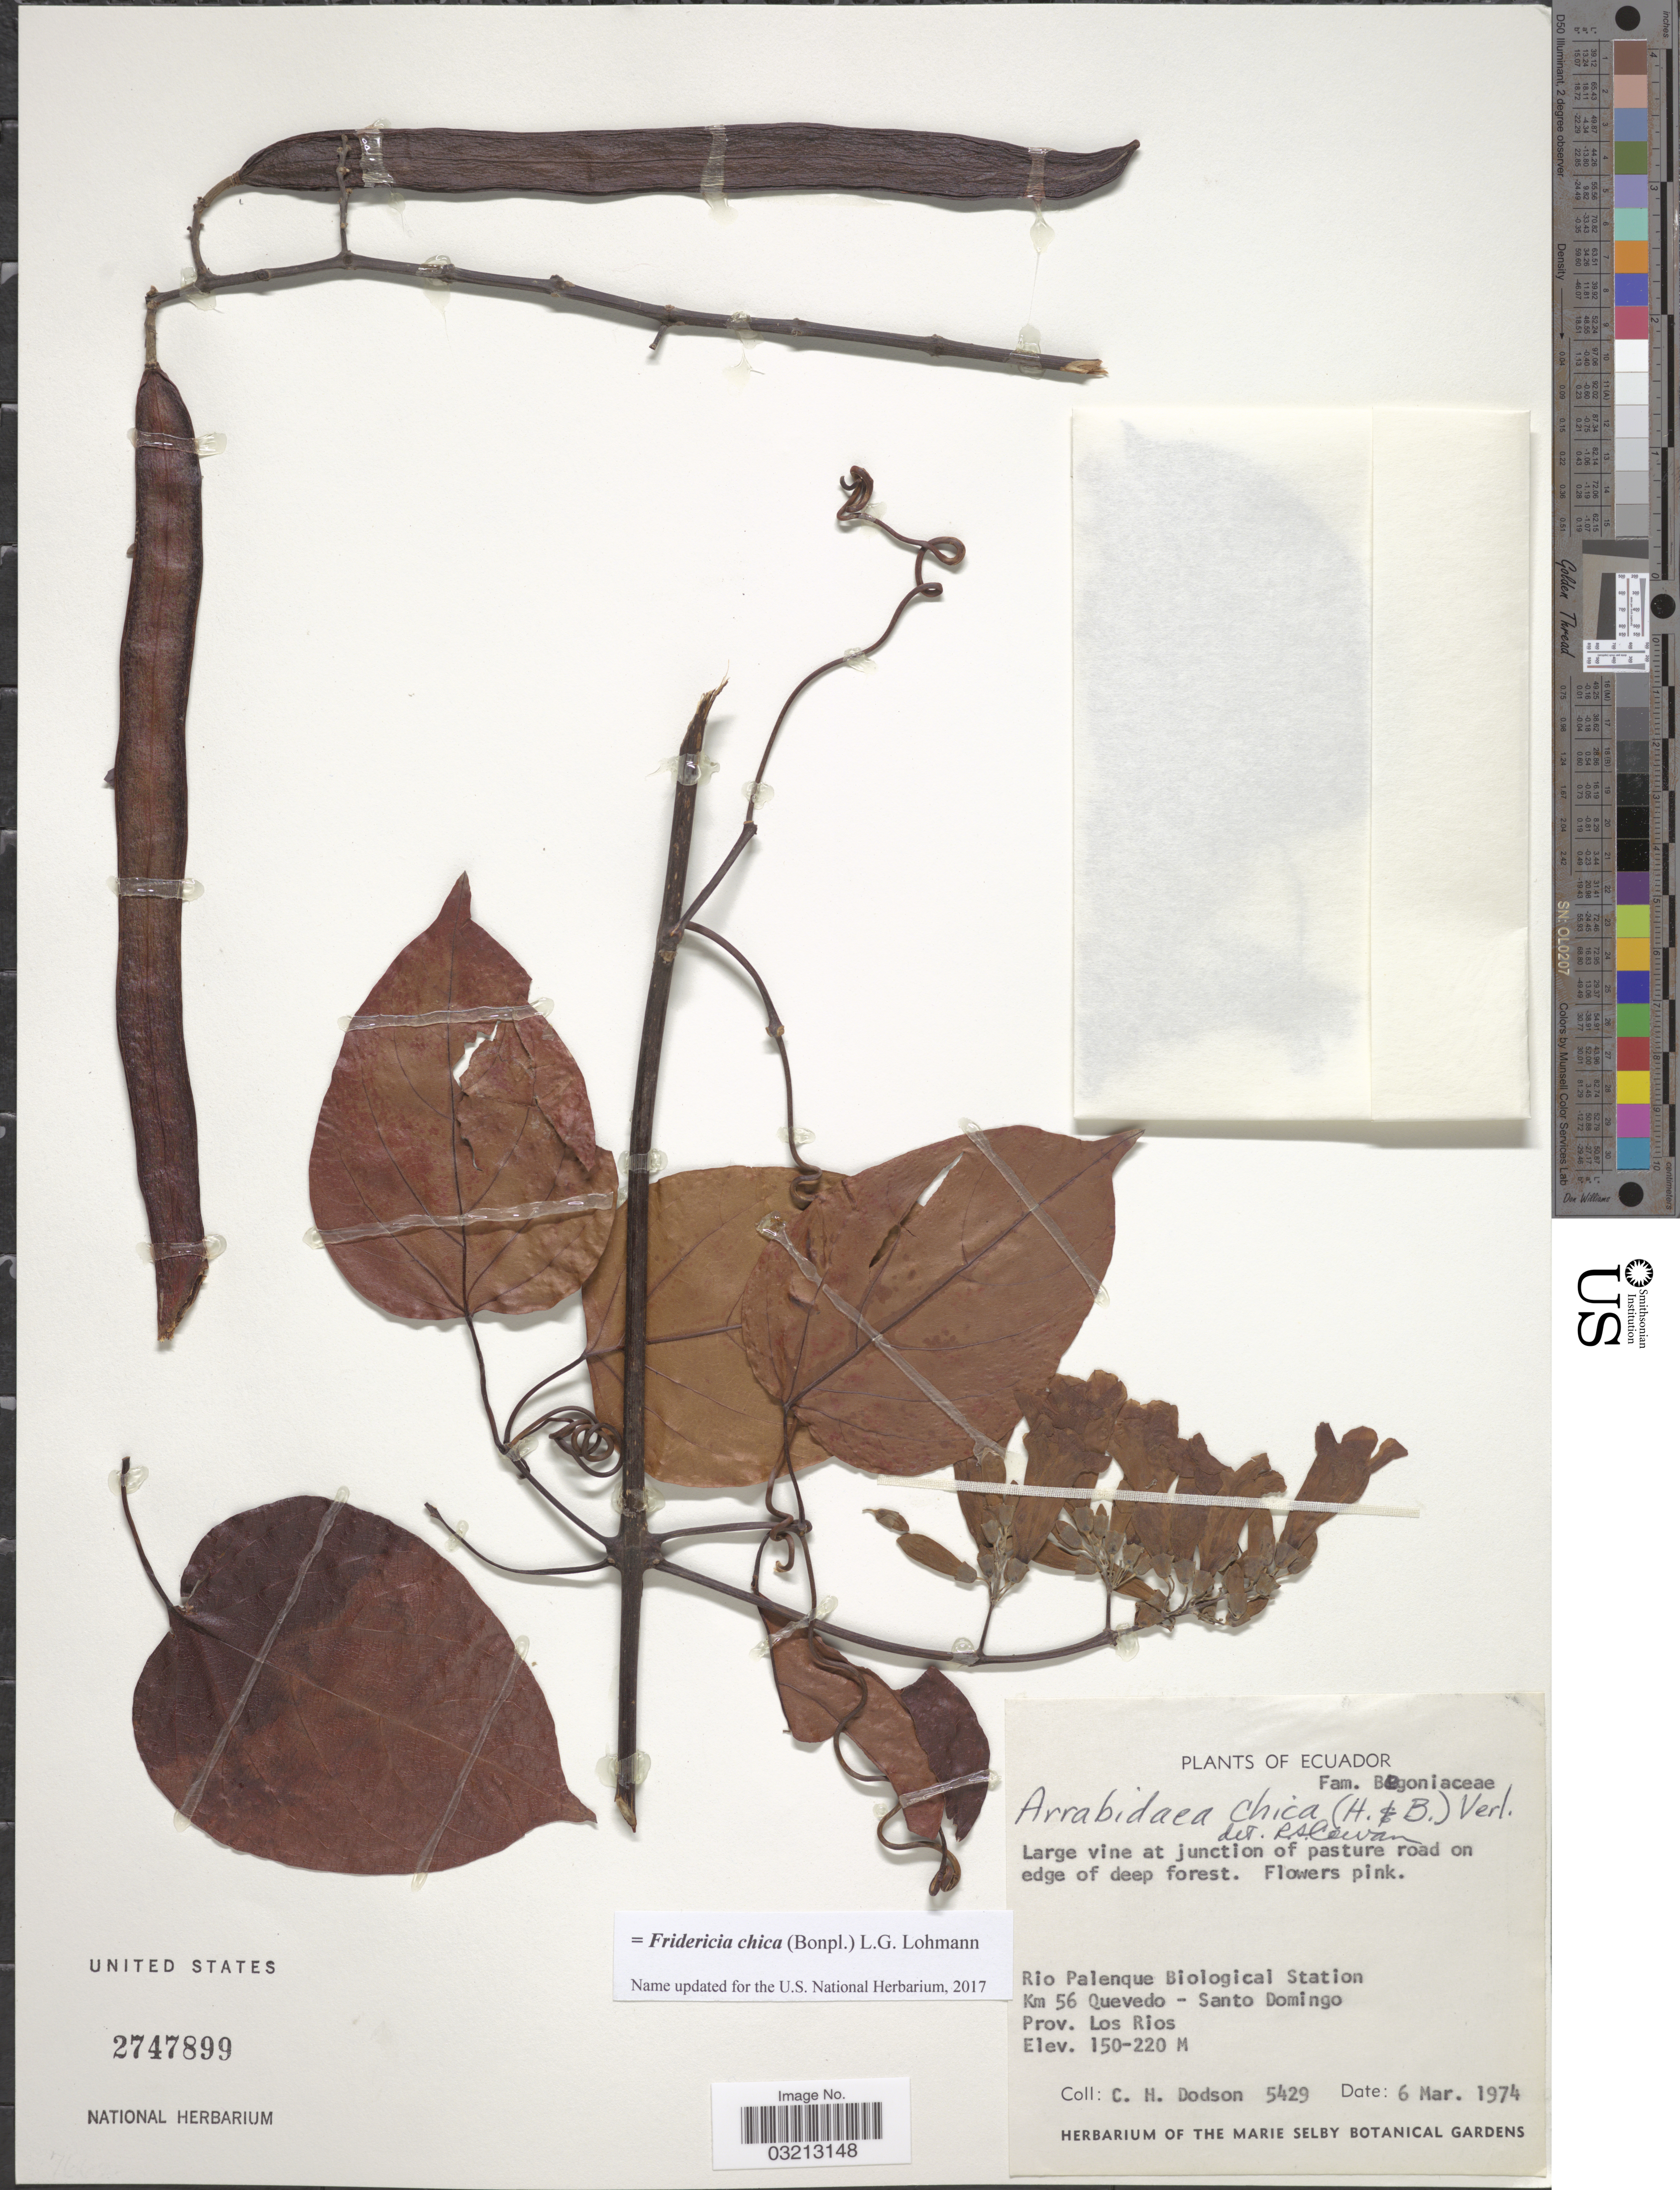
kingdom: Plantae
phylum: Tracheophyta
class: Magnoliopsida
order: Lamiales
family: Bignoniaceae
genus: Fridericia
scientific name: Fridericia chica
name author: (Bonpl.) L.G. Lohmann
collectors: C. H. Dodson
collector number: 5429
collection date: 1974-03-06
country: Ecuador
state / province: Los Ríos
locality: Rio Palenque Biological Station. Km 56 Quevedo - Santo Domingo.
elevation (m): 150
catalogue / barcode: US 2747899